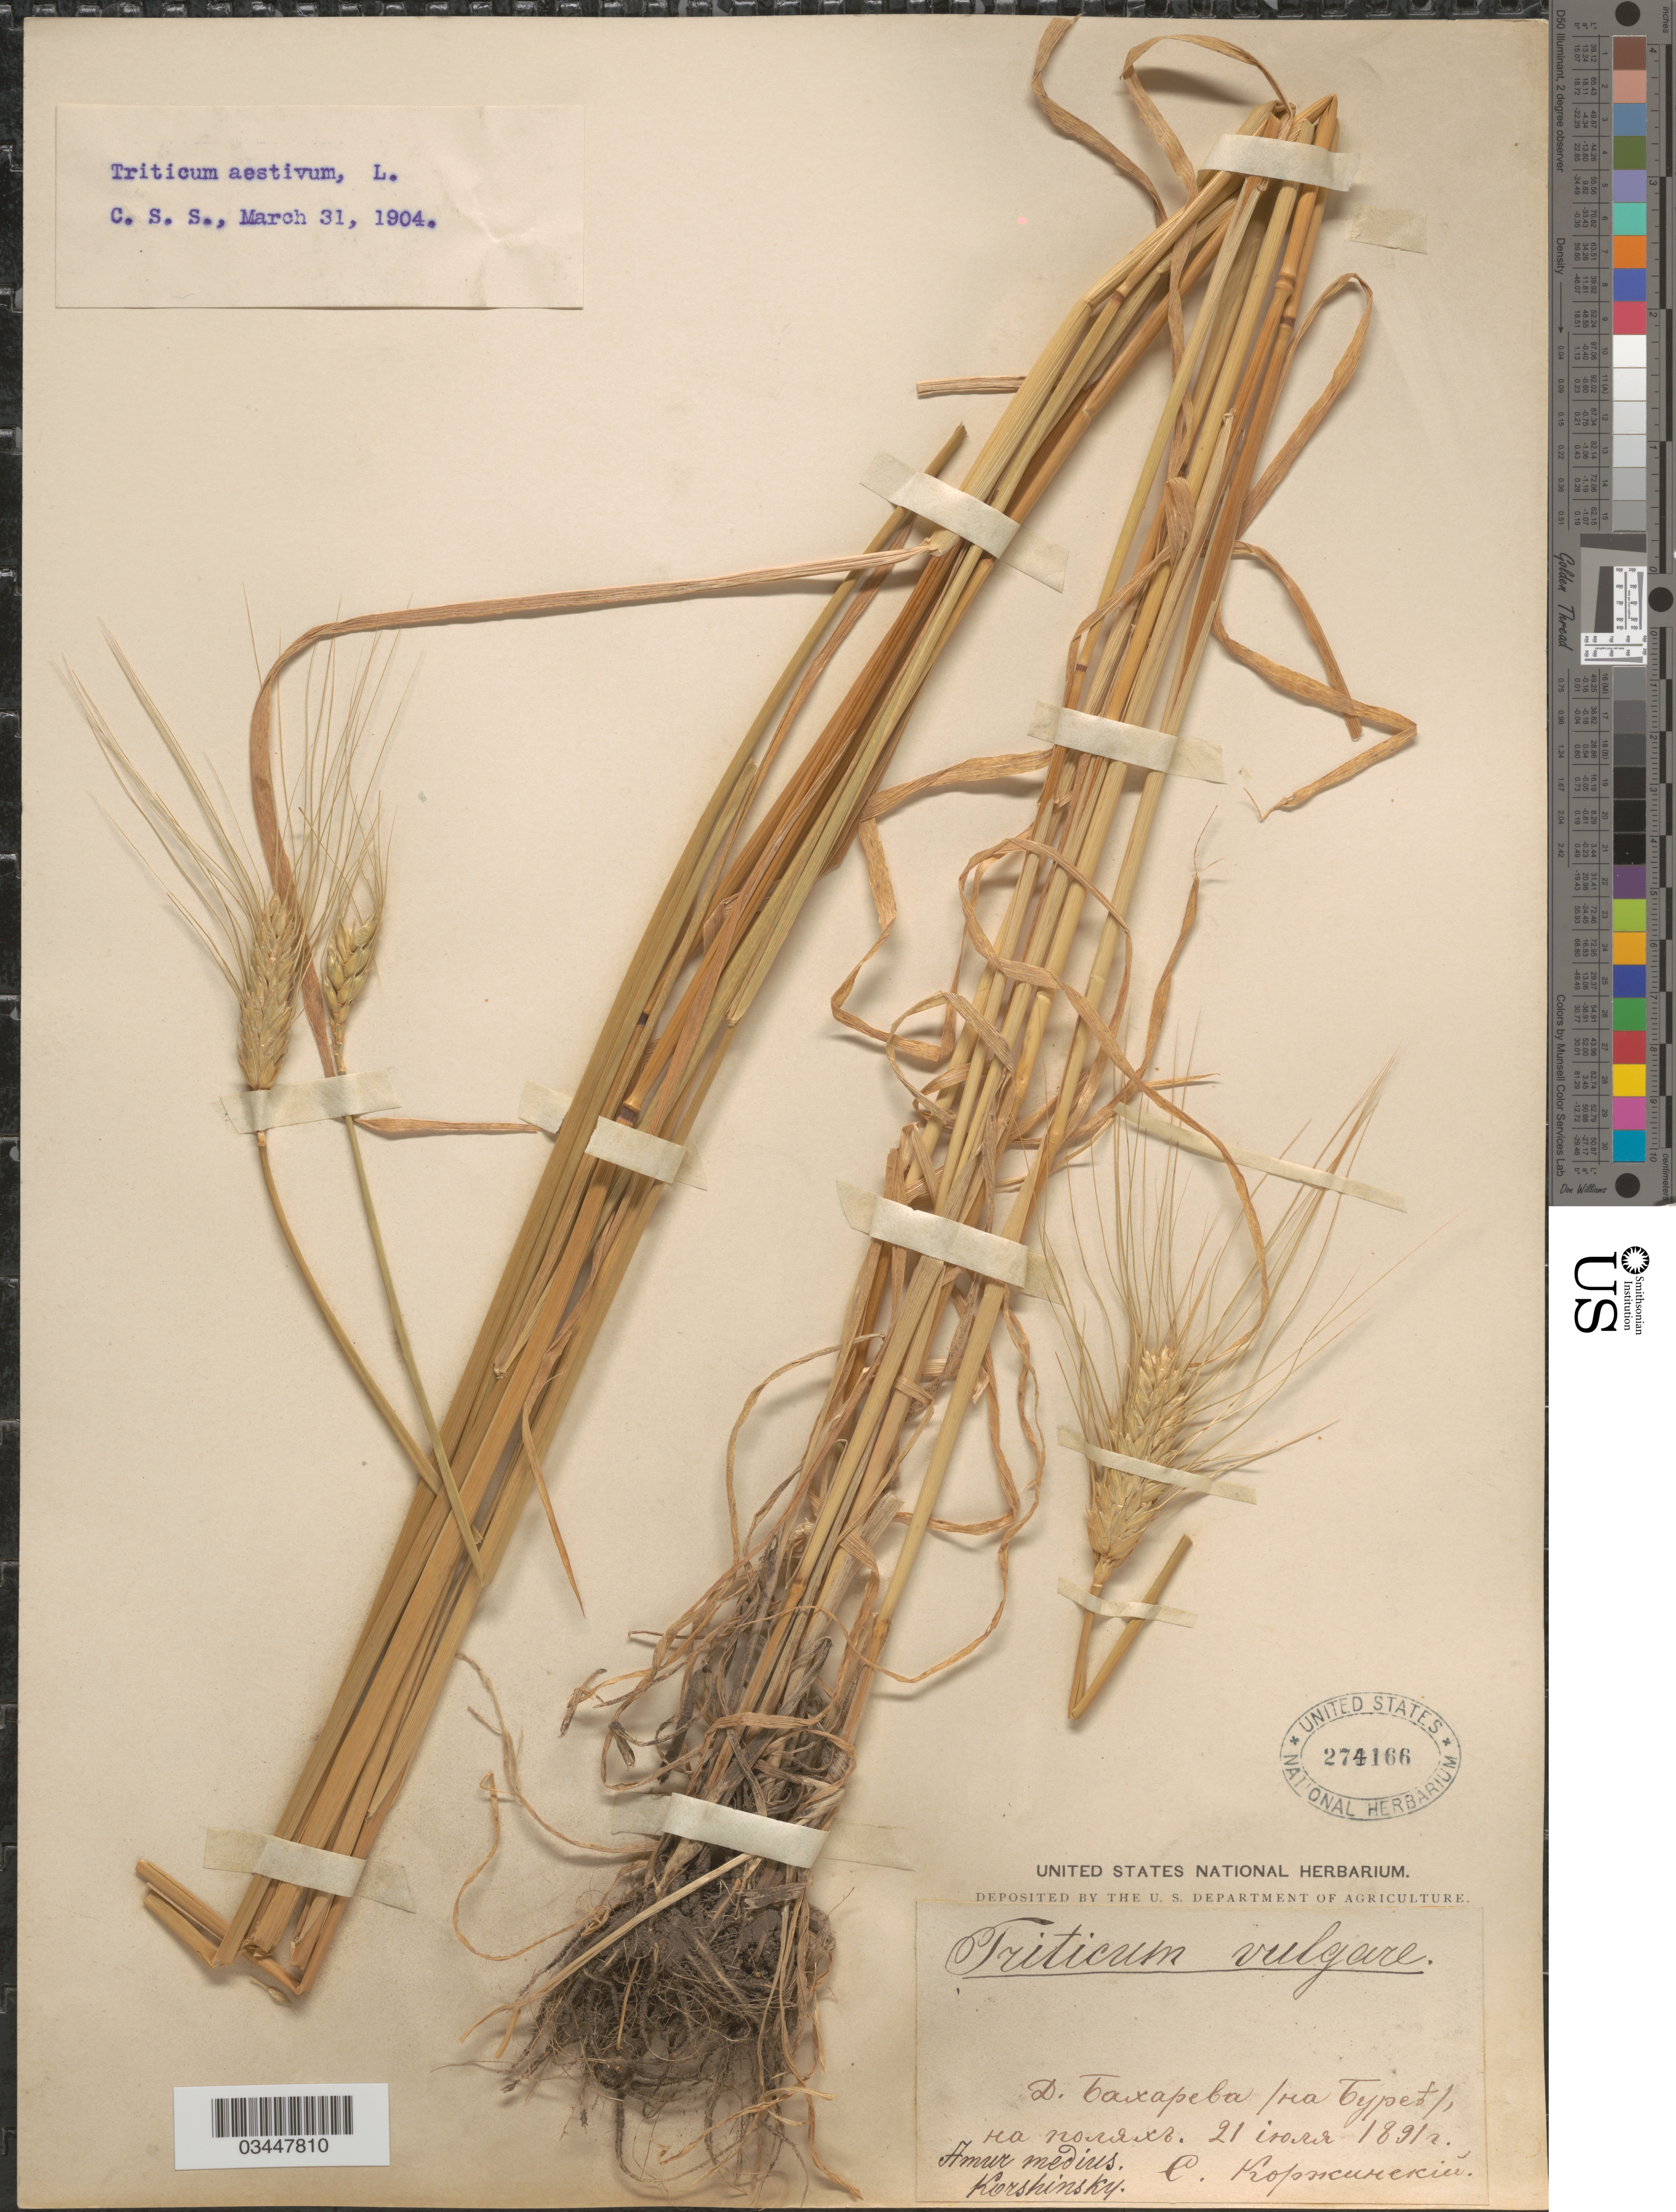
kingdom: Plantae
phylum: Tracheophyta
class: Liliopsida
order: Poales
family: Poaceae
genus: Triticum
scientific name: Triticum aestivum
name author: L.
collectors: Korshinsky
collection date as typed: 21 X 1891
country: Russian Federation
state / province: Amur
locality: X. Amur medius.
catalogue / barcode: US 274166